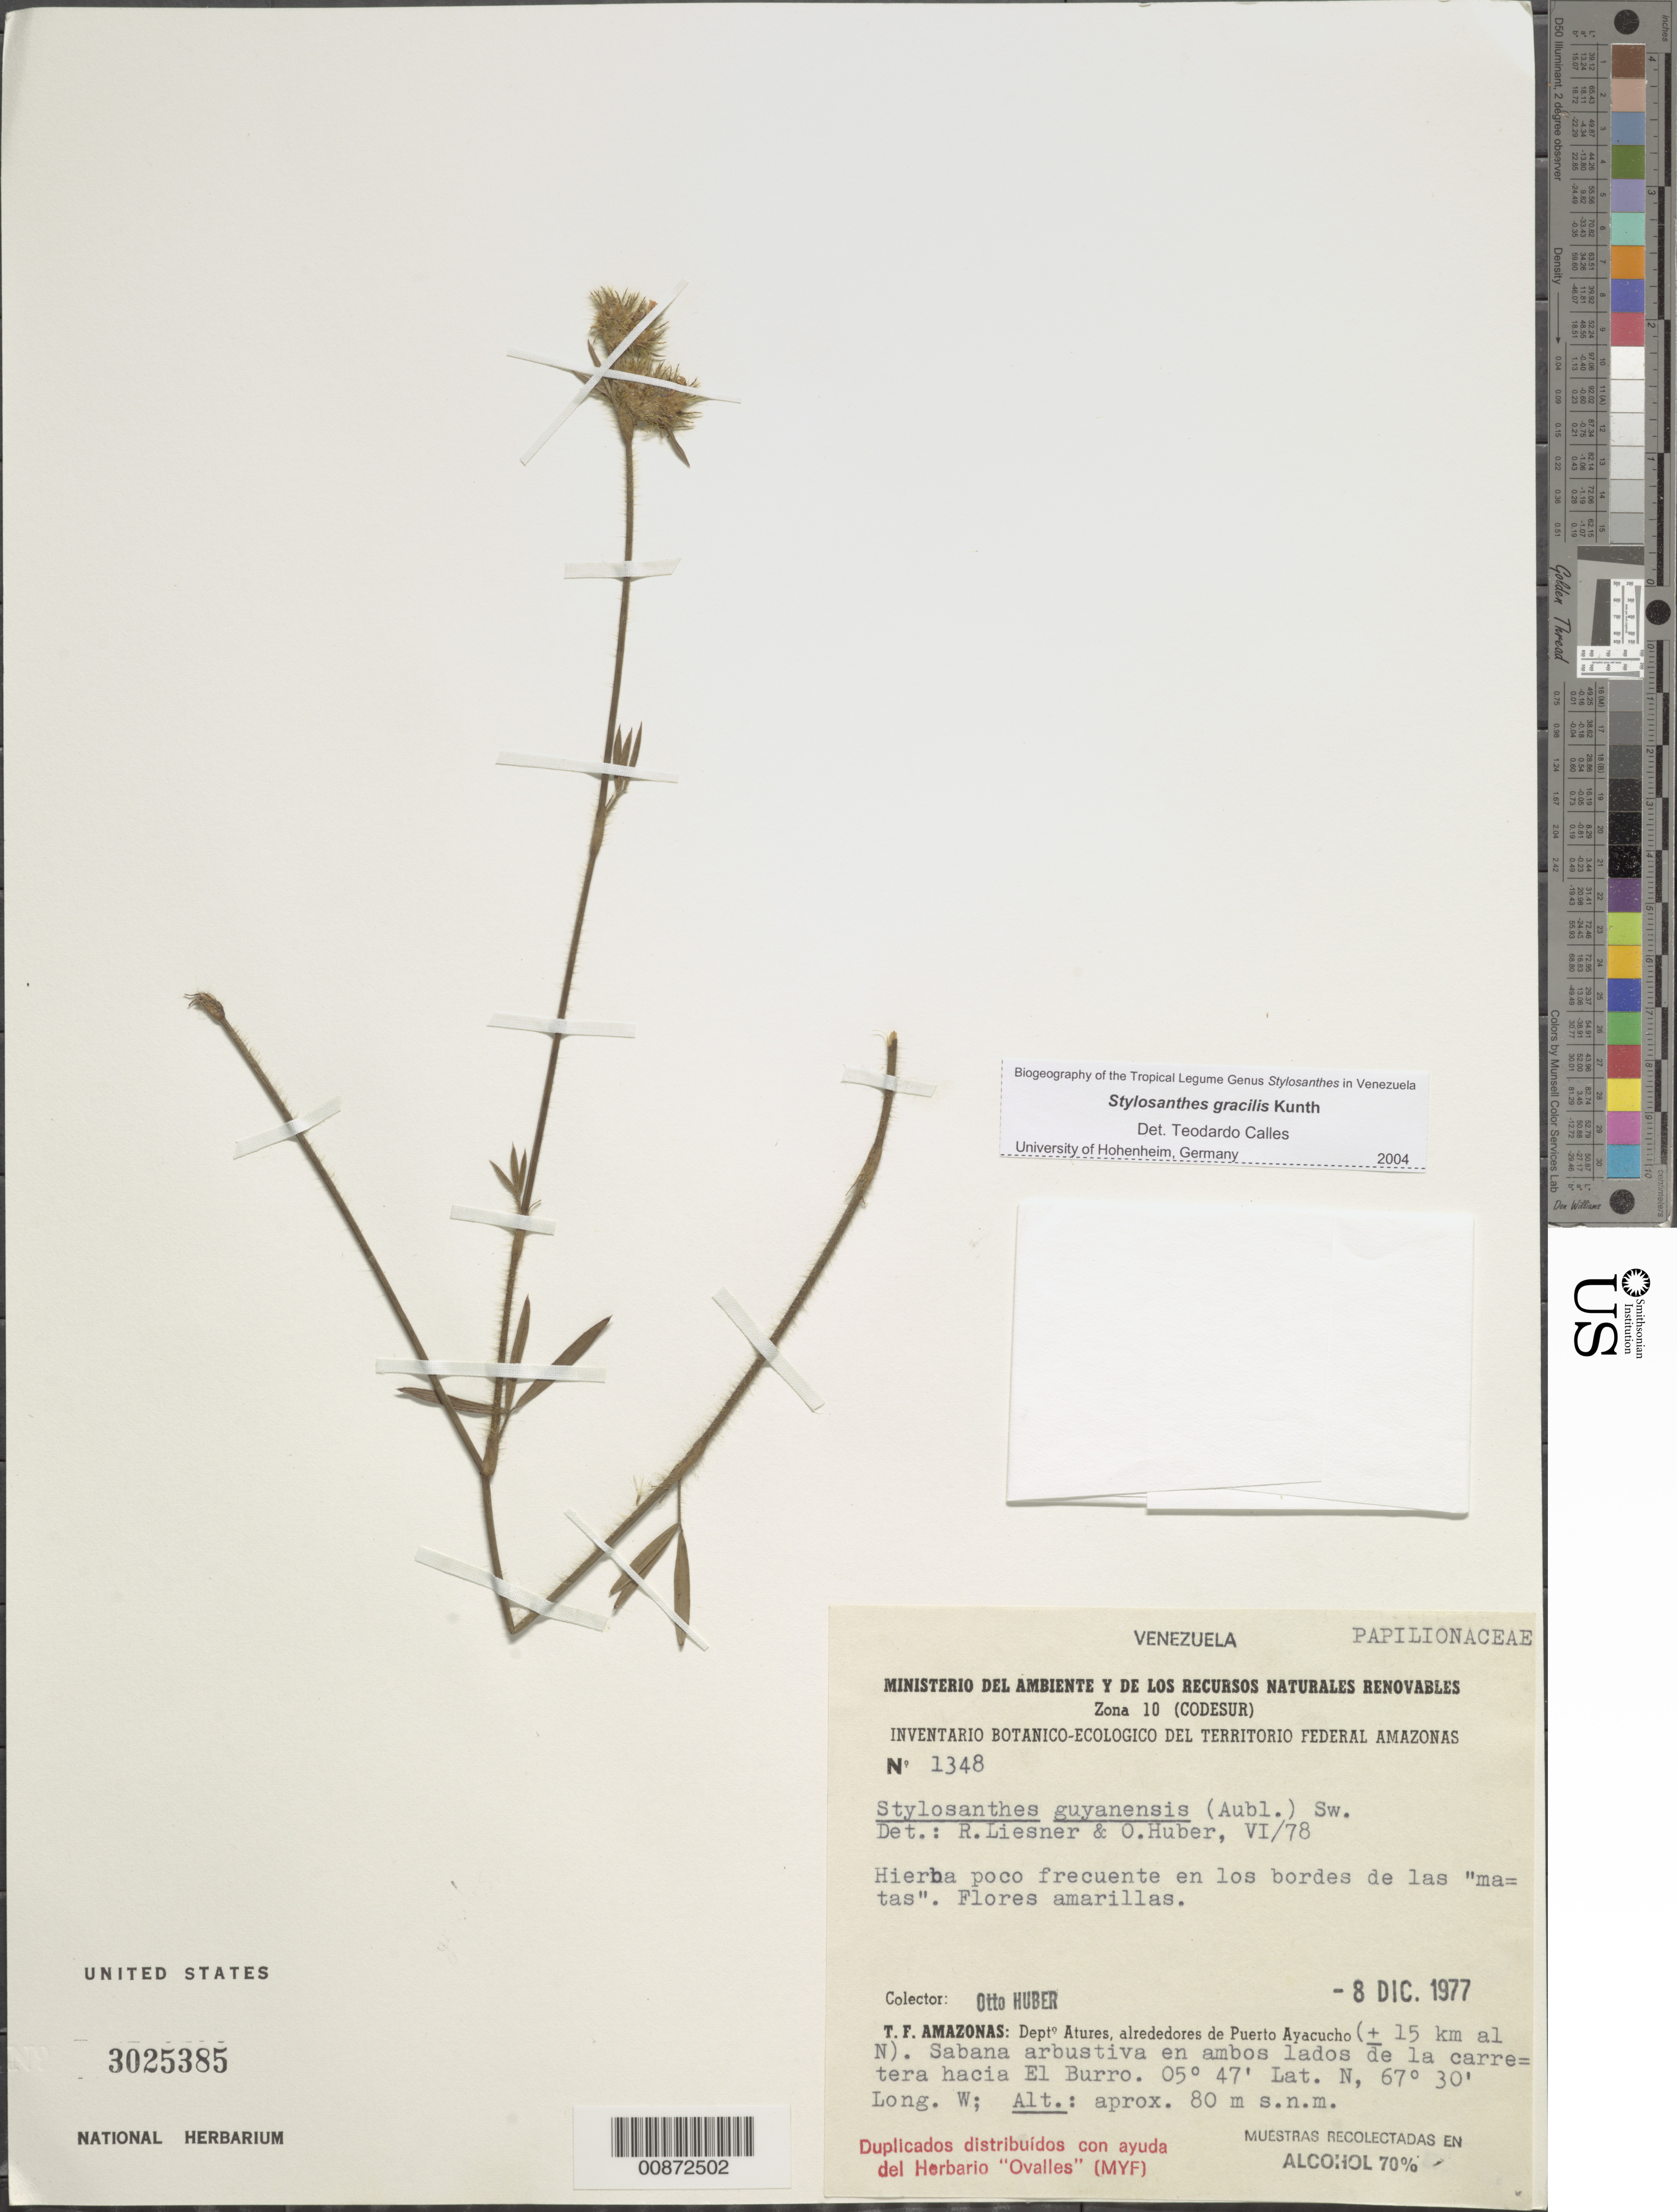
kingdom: Plantae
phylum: Tracheophyta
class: Magnoliopsida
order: Fabales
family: Fabaceae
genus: Stylosanthes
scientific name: Stylosanthes guianensis var. gracilis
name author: (Kunth) Vogel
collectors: O. Huber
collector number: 1348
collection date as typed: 8-Dec-77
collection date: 1977-12-08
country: Venezuela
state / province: Amazonas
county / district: Atures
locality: Puerto Ayacucho, 15 km N of on road to El Burro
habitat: Sabana arbustiva en ambos lados de la carretera; en los bordes de las "matas"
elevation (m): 80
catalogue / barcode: US 3025385